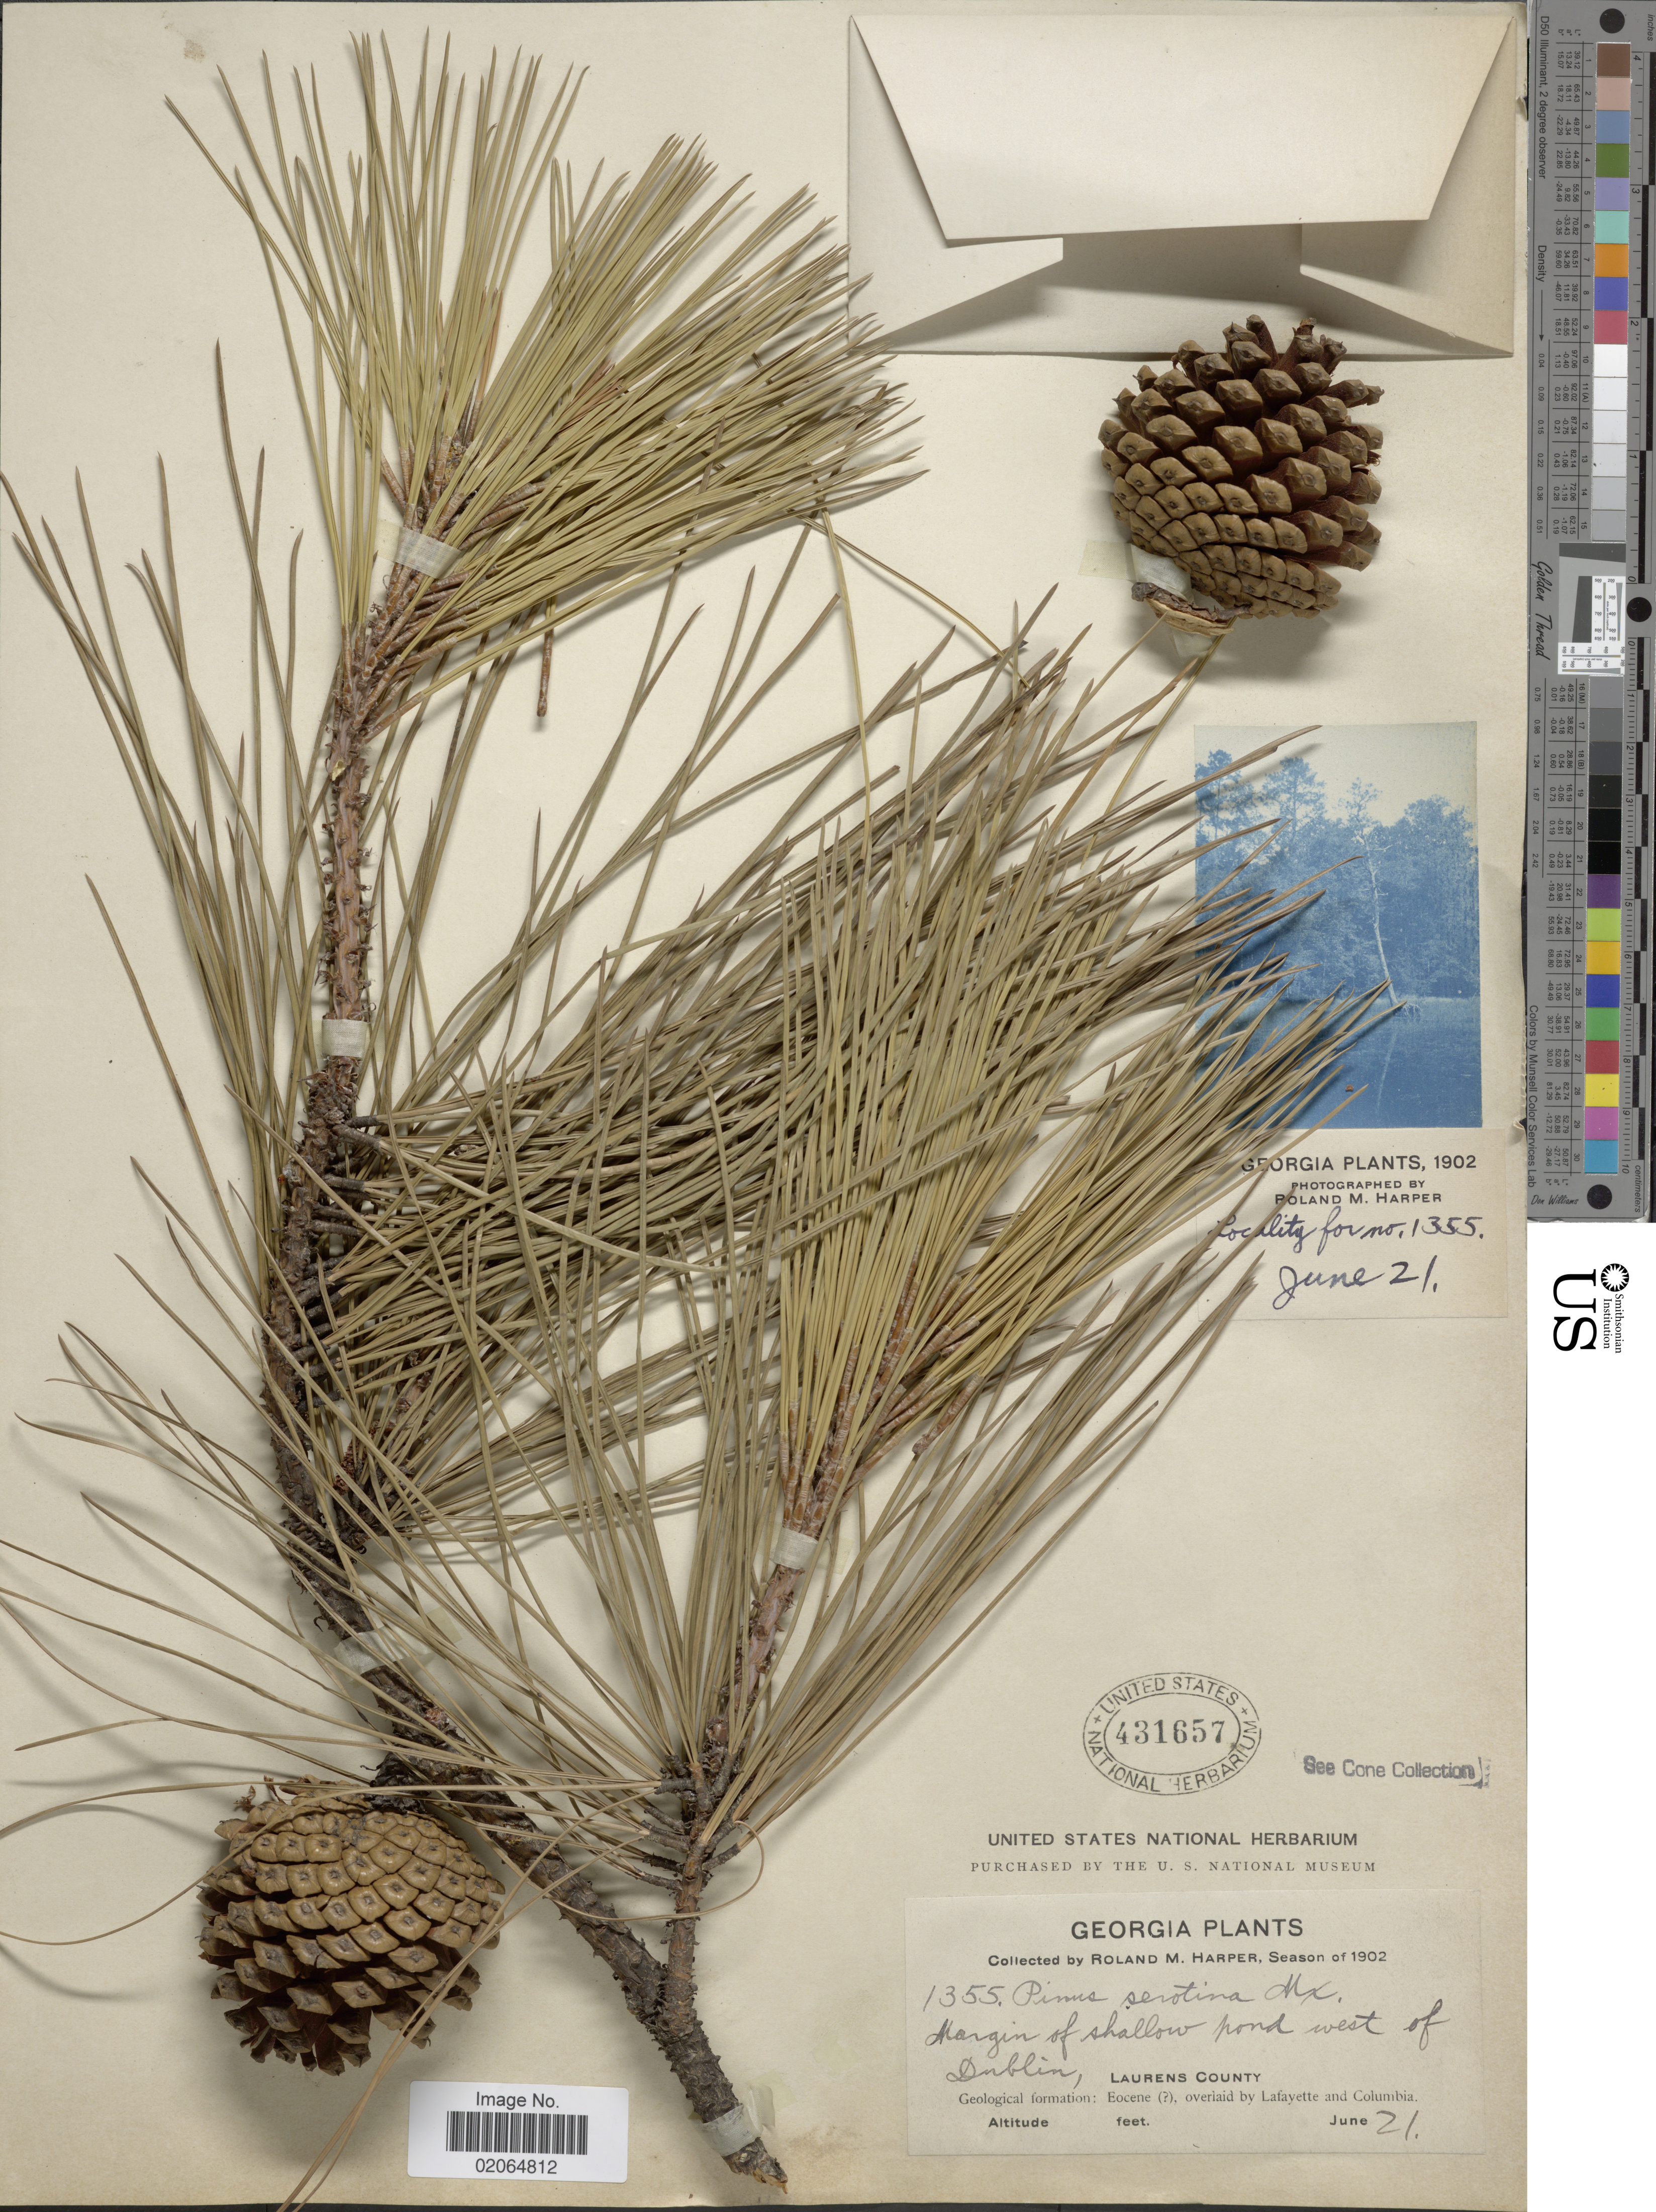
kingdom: Plantae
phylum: Tracheophyta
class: Pinopsida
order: Pinales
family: Pinaceae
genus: Pinus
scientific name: Pinus serotina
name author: Michx.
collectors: R. M. Harper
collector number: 1355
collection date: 1902-06-21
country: United States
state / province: Georgia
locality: Margin of shallow pond west of Dublin, Laurens County. Eocene( [unsure placement]), overlaid by Lafayette and Columbia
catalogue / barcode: US 431657